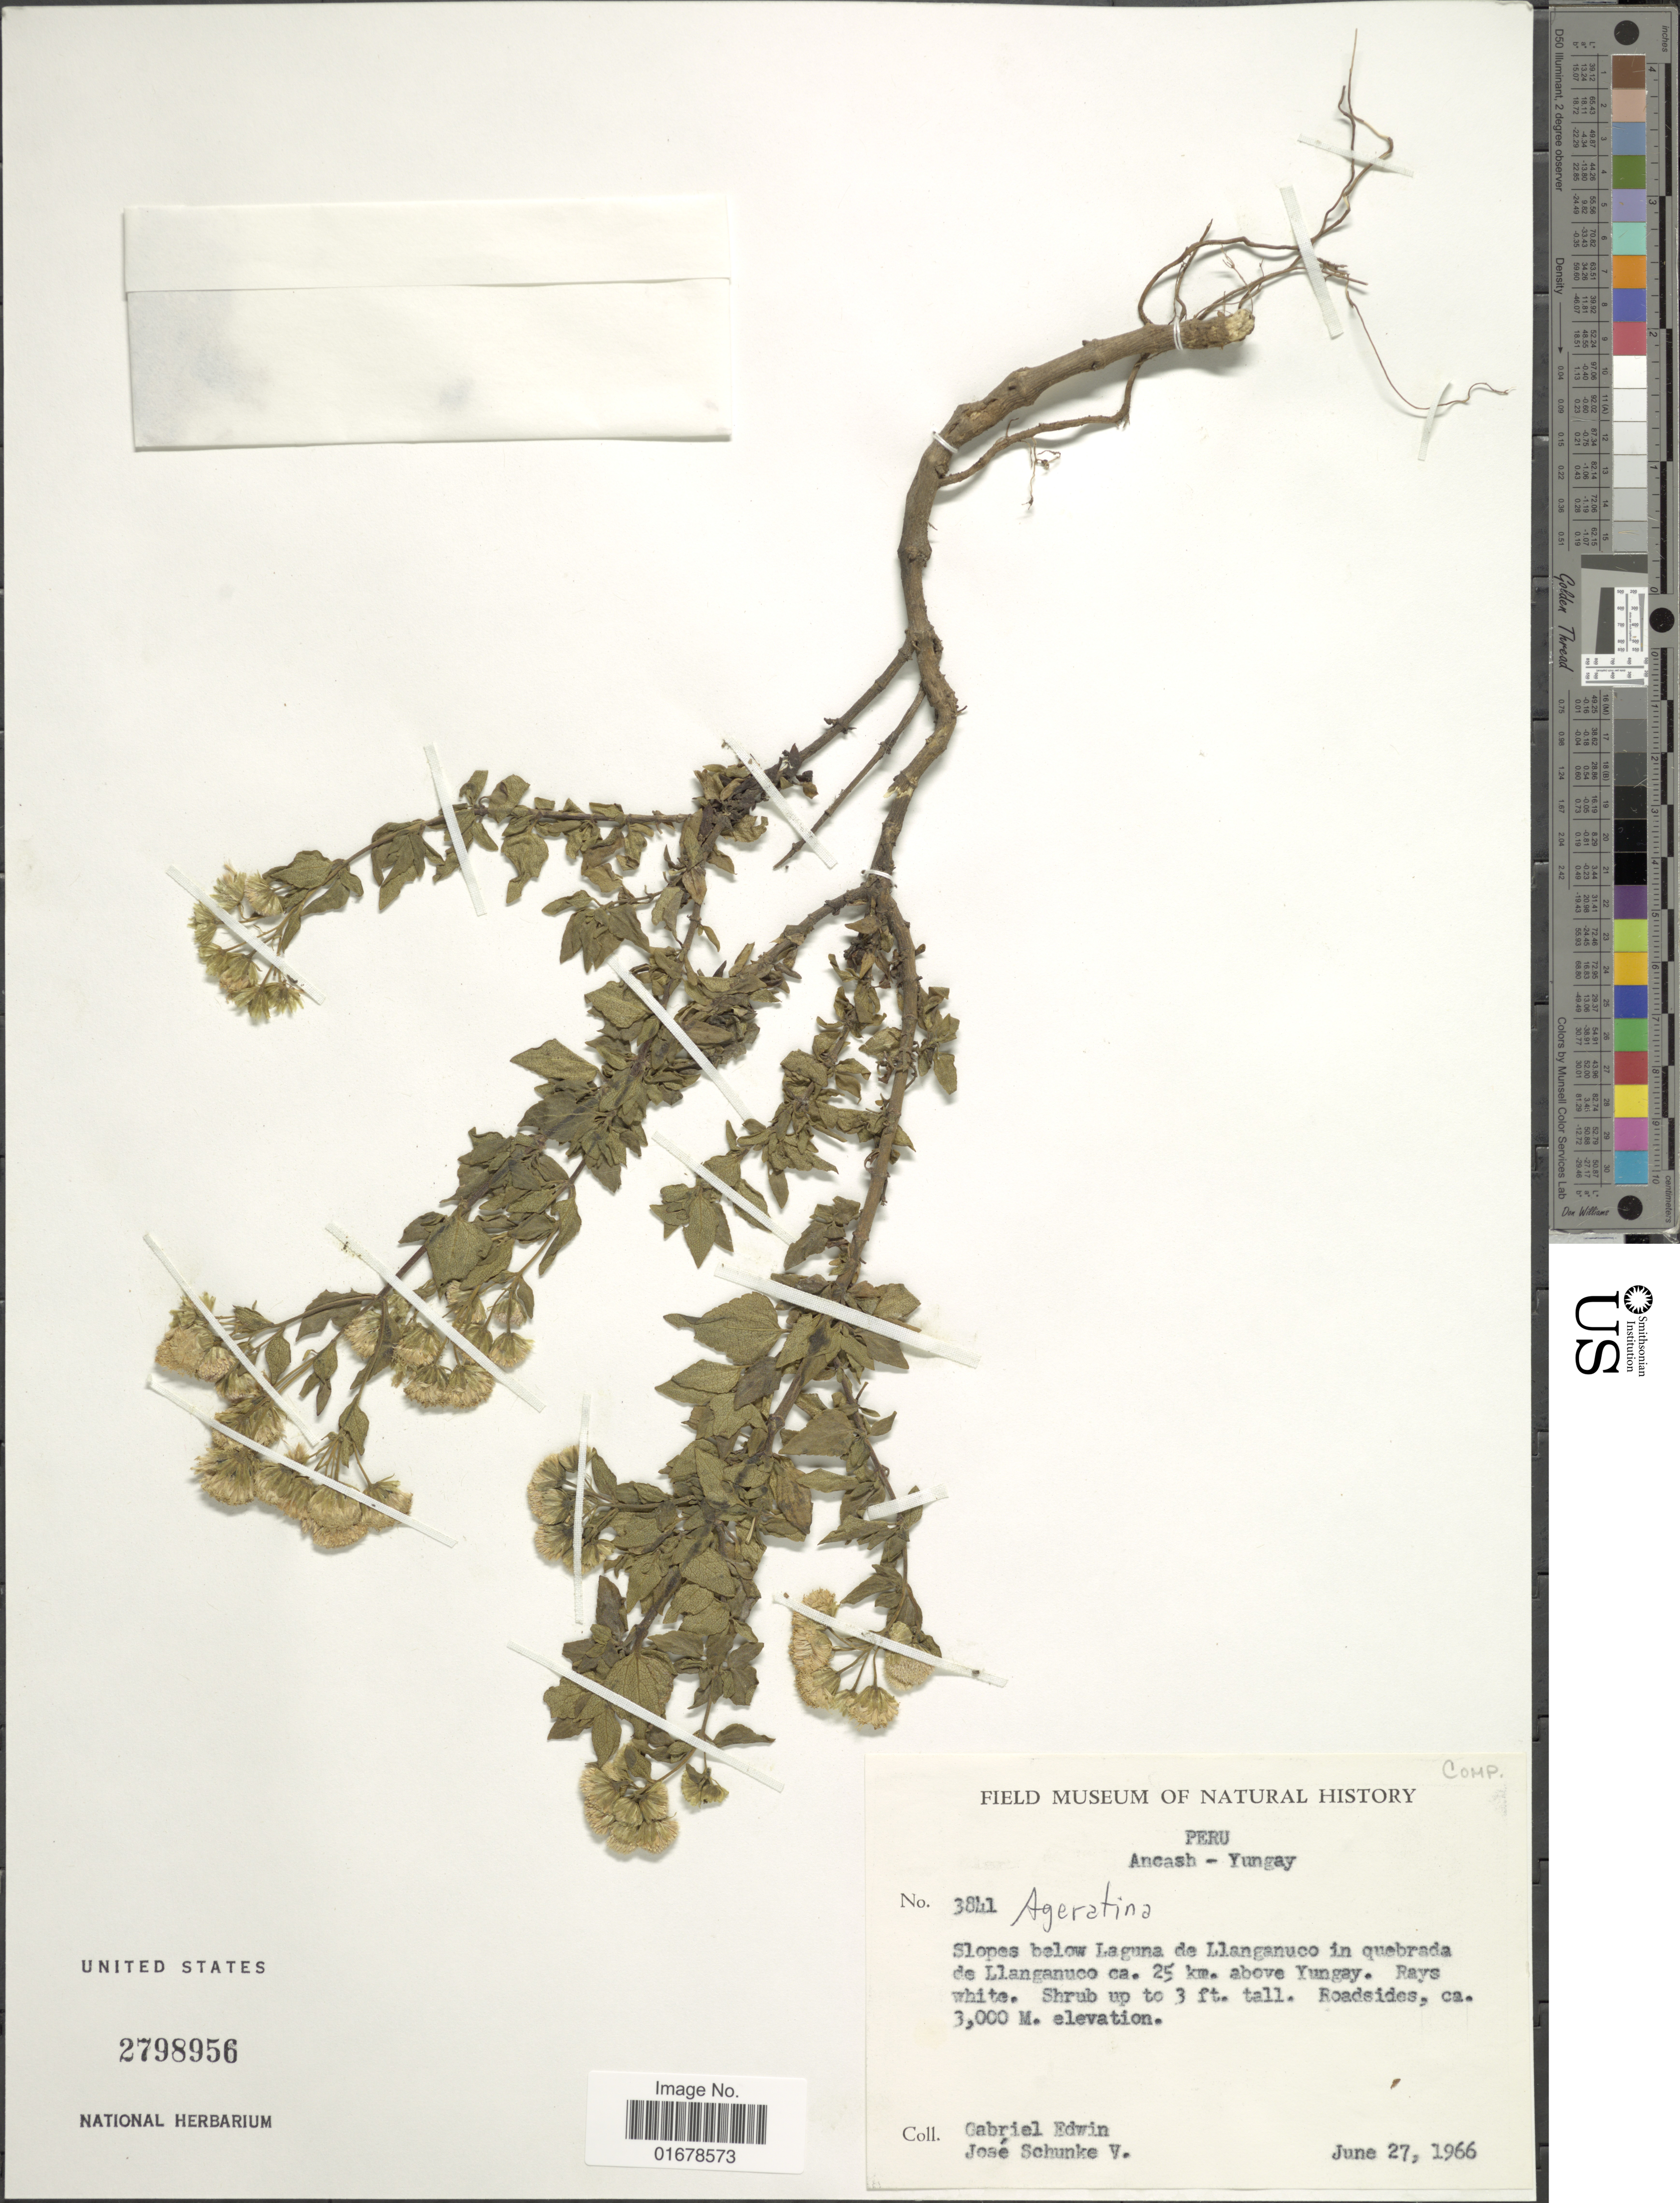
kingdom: Plantae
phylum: Tracheophyta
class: Magnoliopsida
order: Asterales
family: Asteraceae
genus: Ageratina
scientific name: Ageratina sp.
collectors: G. Edwin & J. Schunke Vigo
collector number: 3841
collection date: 1966-06-27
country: Peru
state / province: Ancash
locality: Ancash - Yungay, Slopes below Laguna de Llanganuco in quebrada de Llanganuco, 25 km. above Yungay, Roadsides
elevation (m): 3000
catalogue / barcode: US 2798956